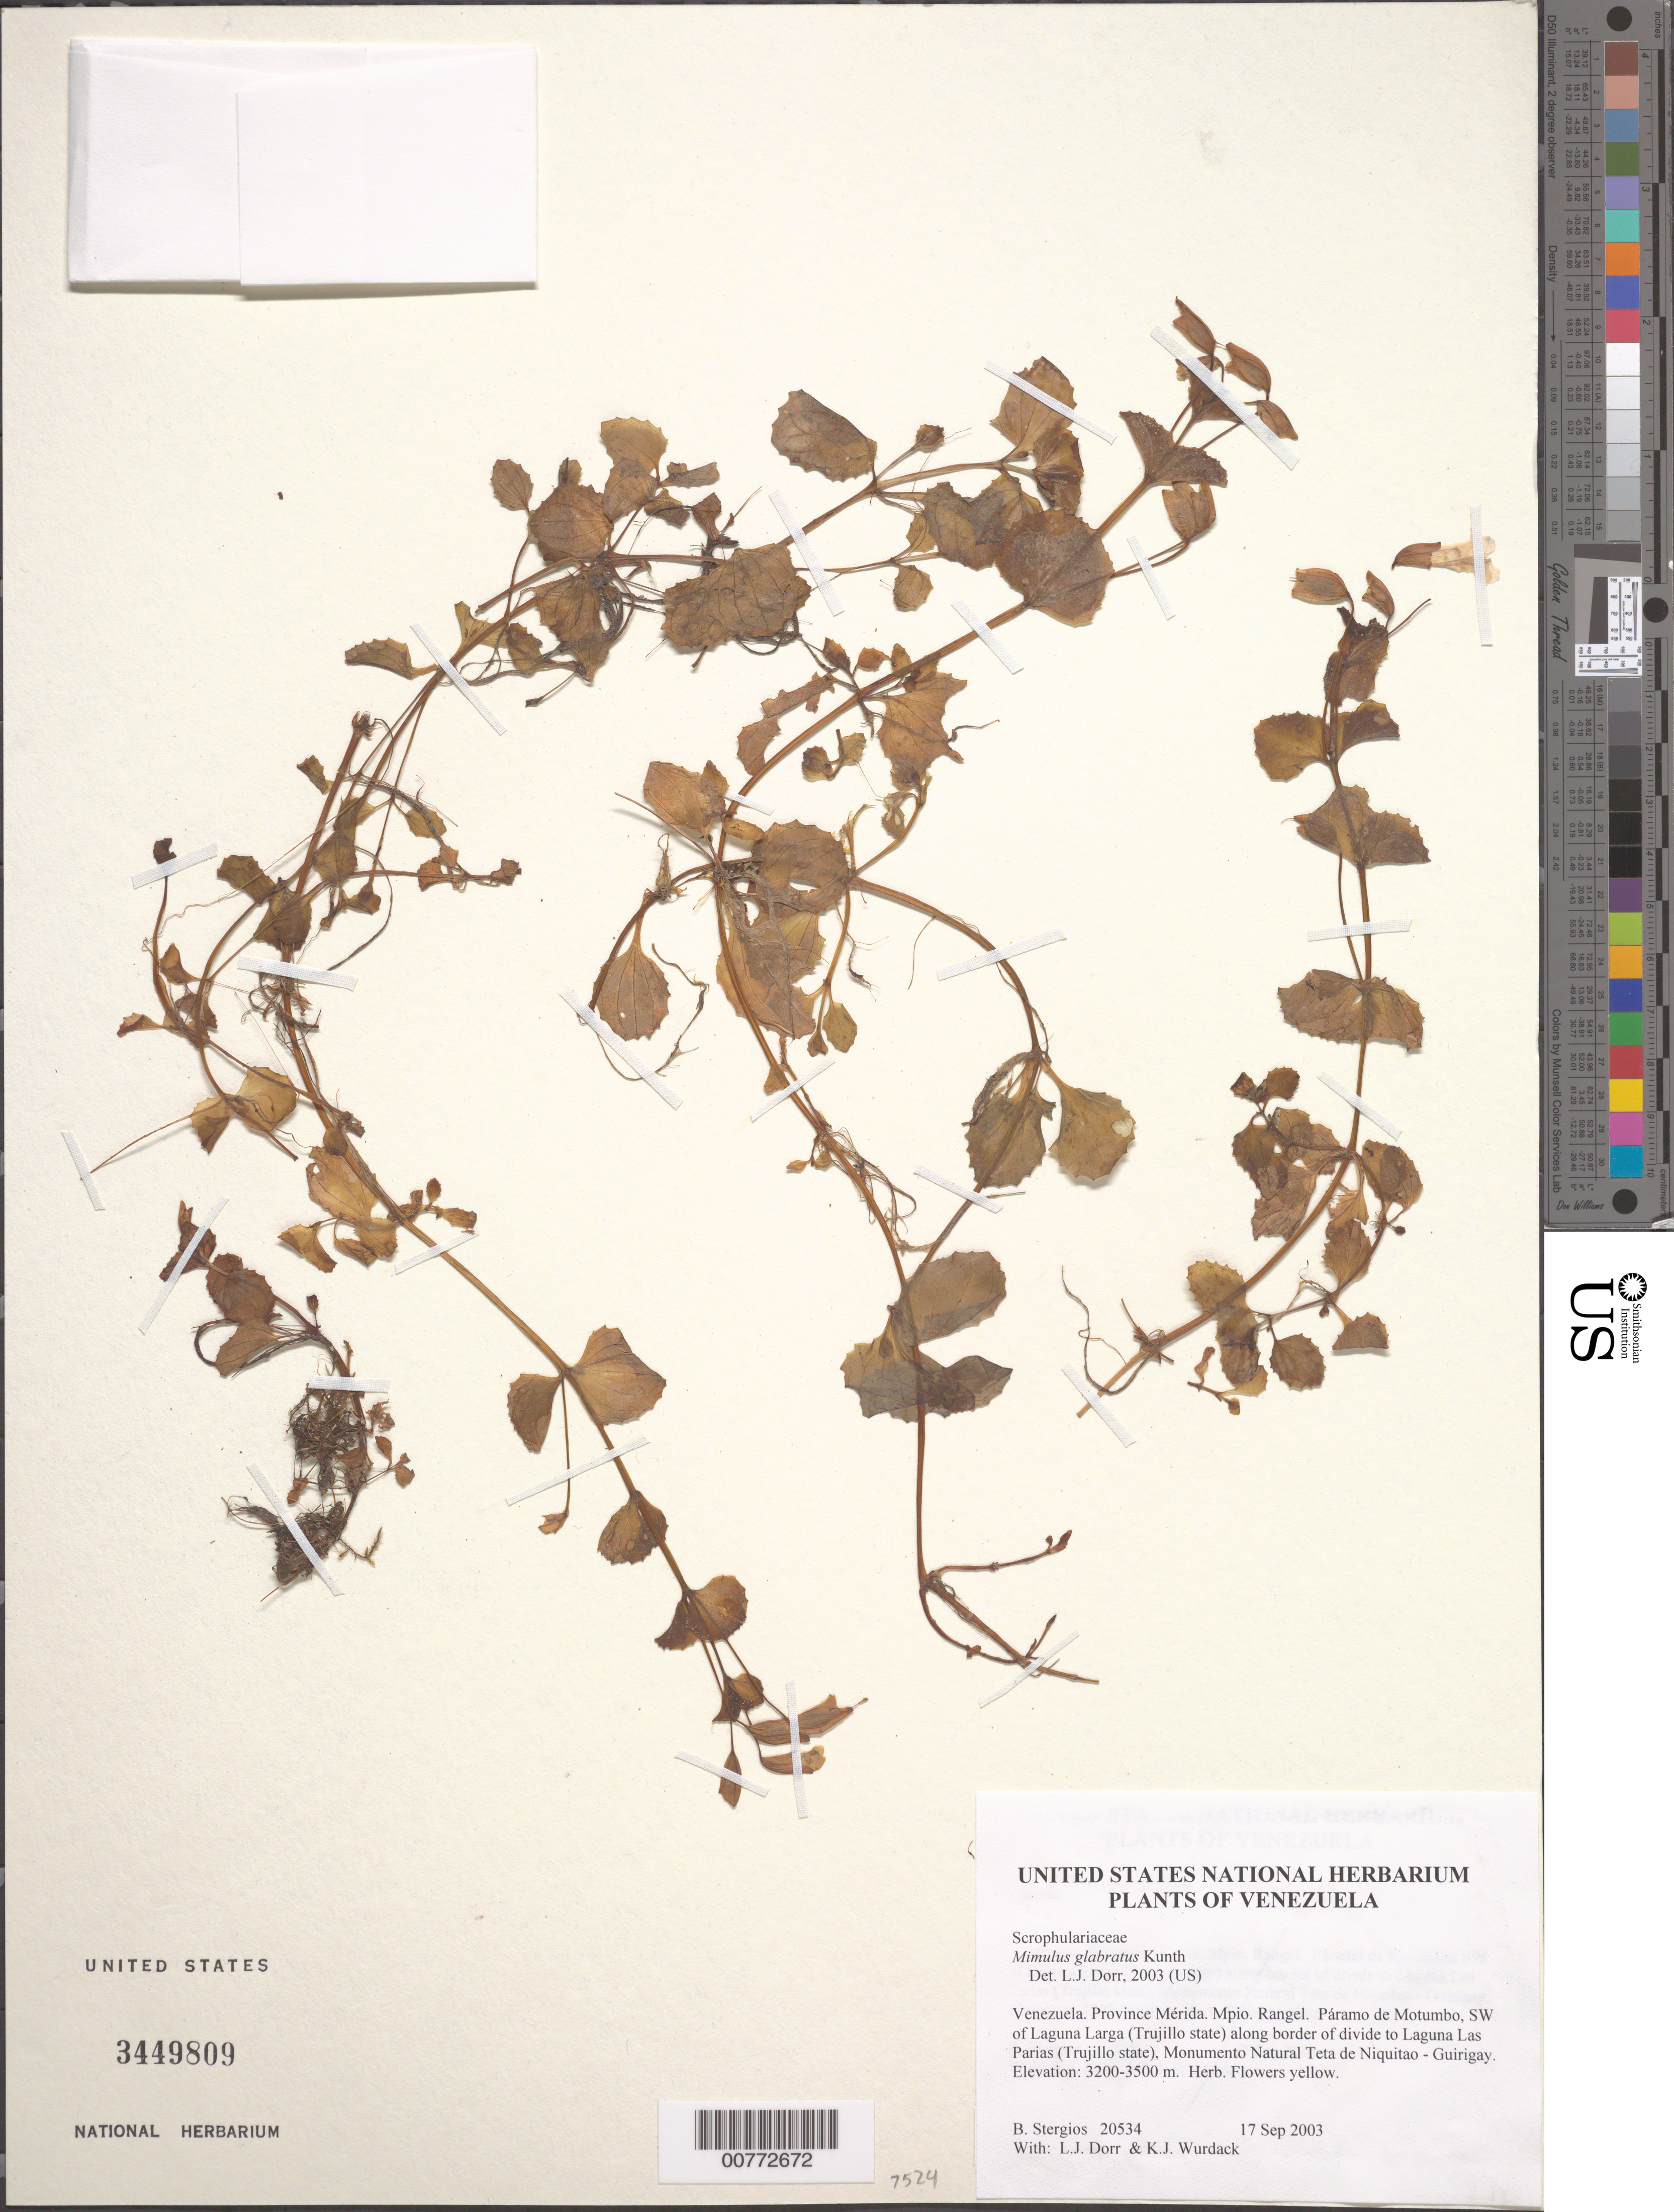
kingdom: Plantae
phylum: Tracheophyta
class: Magnoliopsida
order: Lamiales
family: Phrymaceae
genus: Mimulus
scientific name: Mimulus glabratus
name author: Kunth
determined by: Dorr, L. J., (BOT), Smithsonian Institution - National Museum of Natural History (UNITED STATES)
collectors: B. G. Stergios, L. J. Dorr & K. Wurdack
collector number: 20534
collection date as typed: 17 Sep 2003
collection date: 2003-09-17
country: Venezuela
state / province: Mérida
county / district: Rangel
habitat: Marshy areas.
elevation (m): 3200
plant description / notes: NY, PORT, US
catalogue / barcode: US 3449809